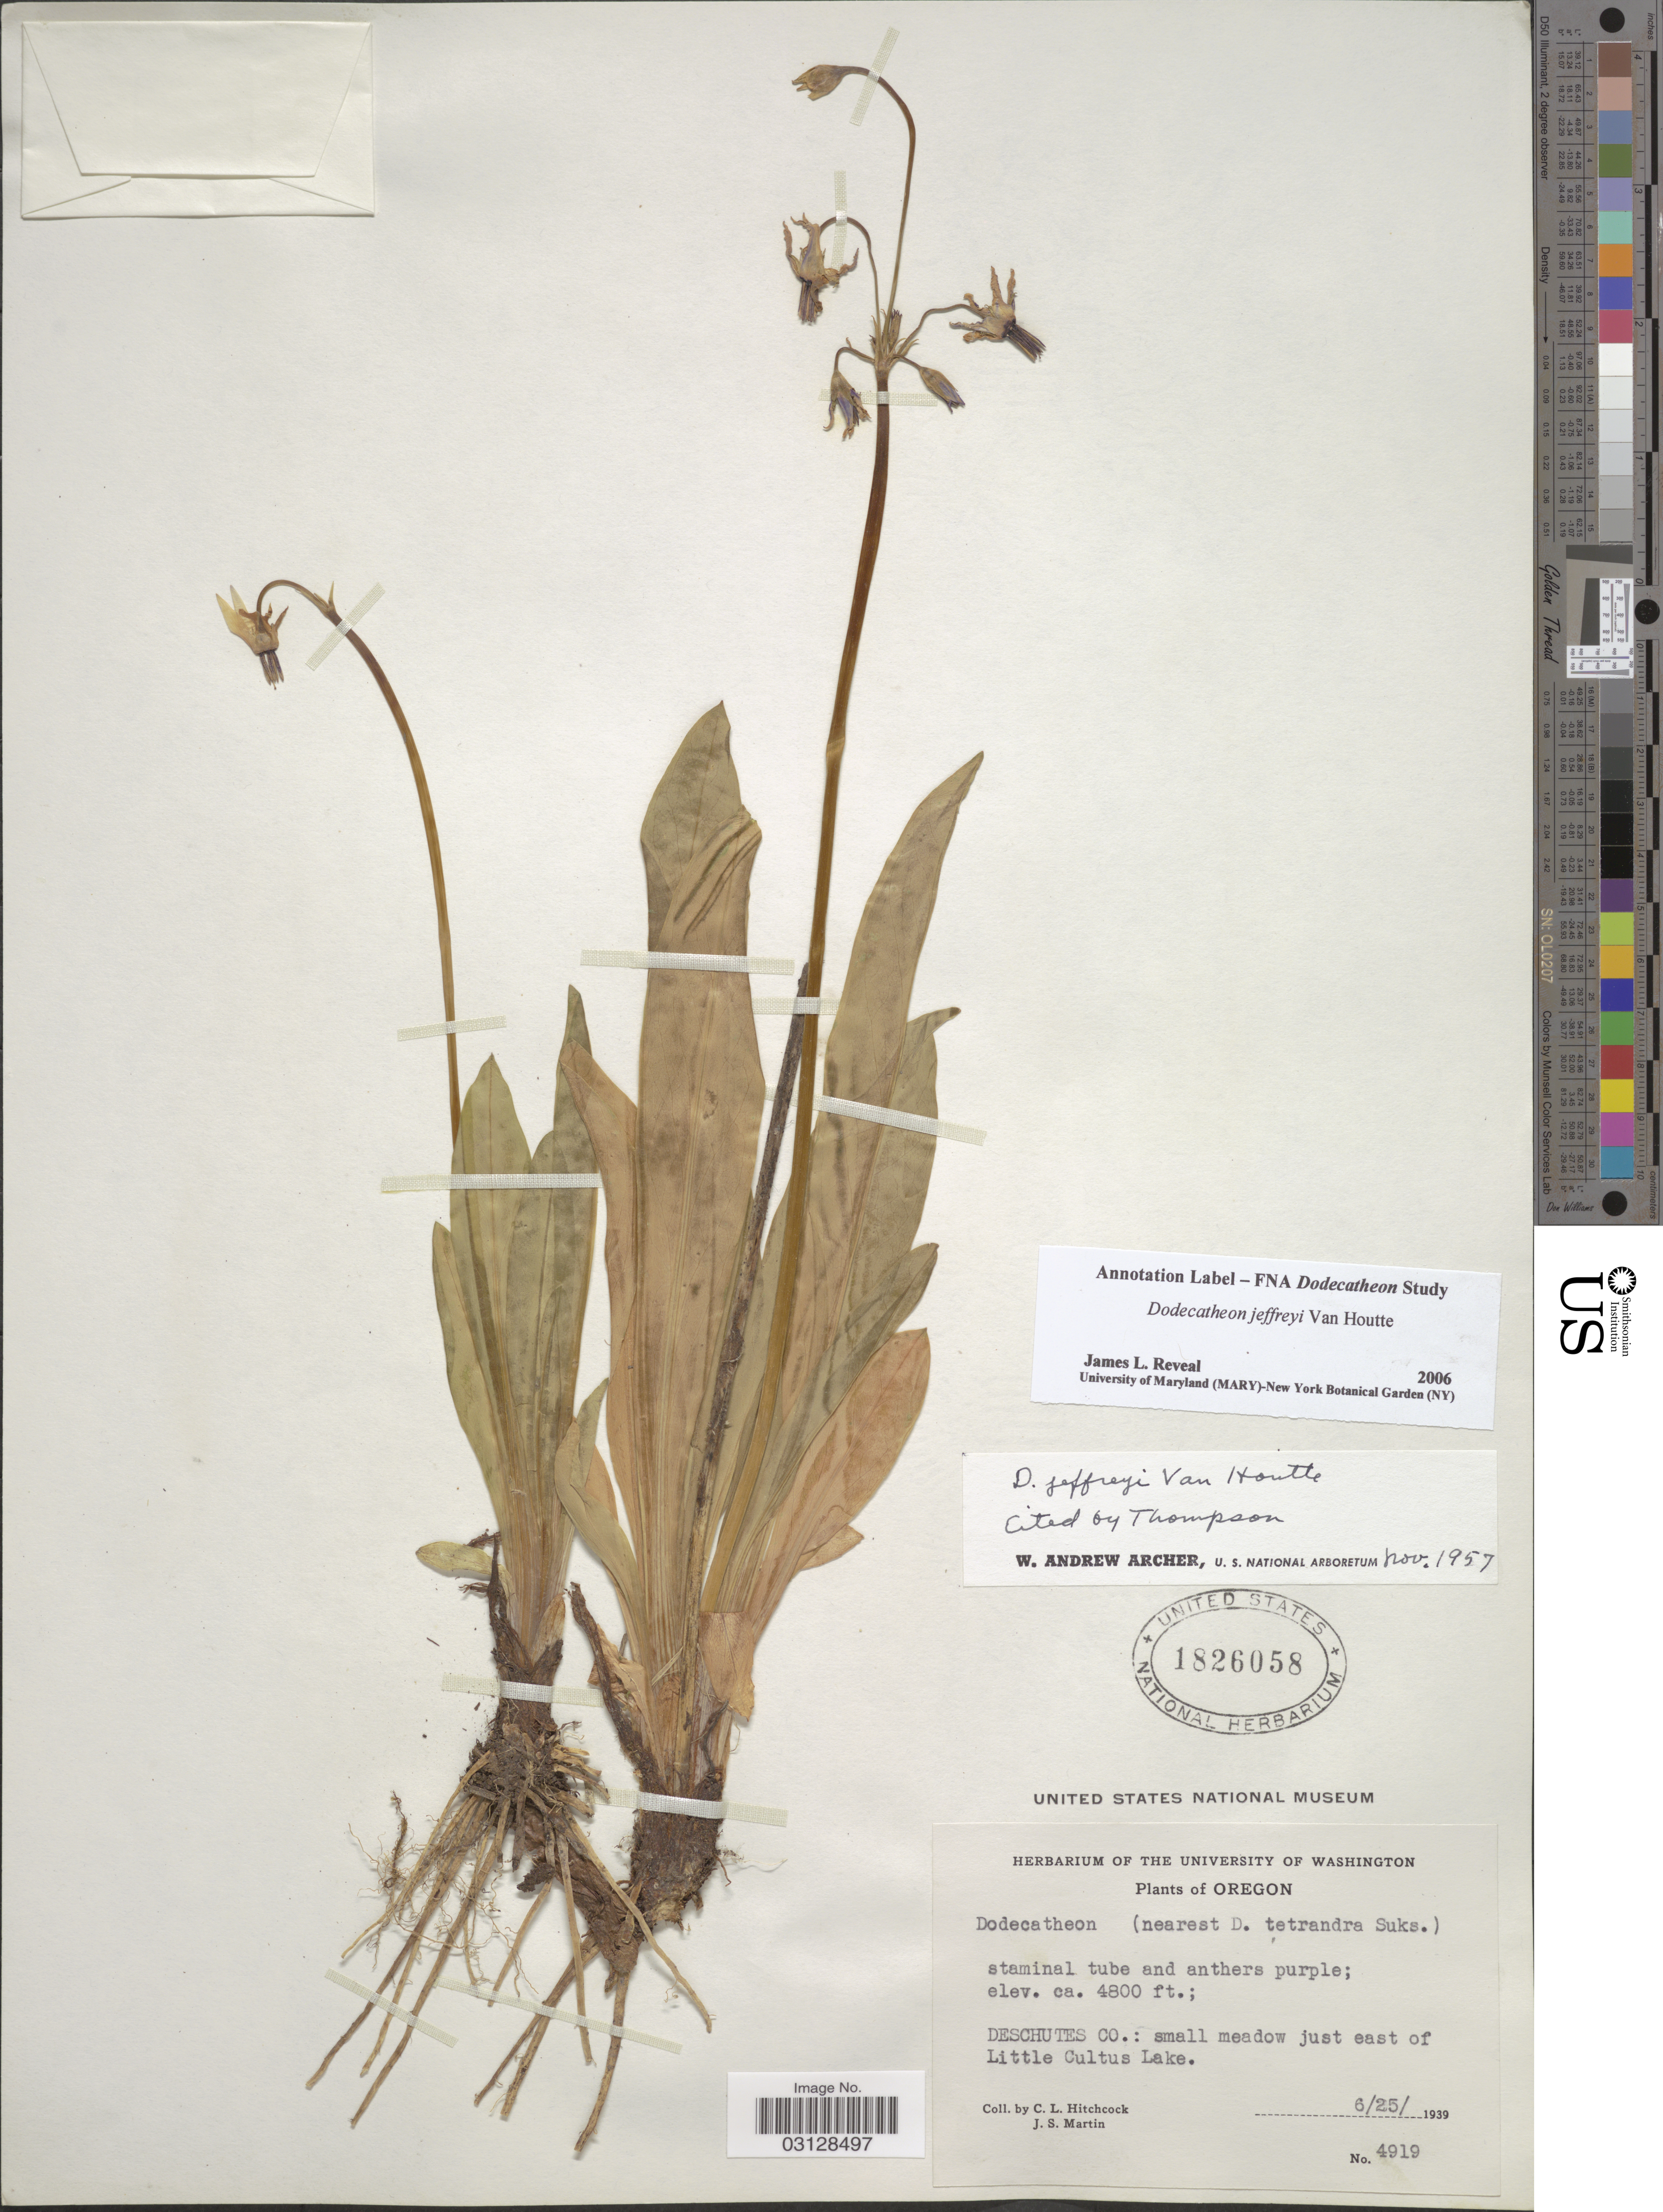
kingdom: Plantae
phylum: Tracheophyta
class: Magnoliopsida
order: Ericales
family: Primulaceae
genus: Dodecatheon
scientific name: Dodecatheon jeffreyi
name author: Van Houtte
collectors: C. L. Hitchcock & J. S. Martin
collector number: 4919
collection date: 1939-06-25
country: United States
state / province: Oregon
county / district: Deschutes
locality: Deschutes Co.: small meadow just east of Little Cultus Lake.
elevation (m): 1463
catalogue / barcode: US 1826058